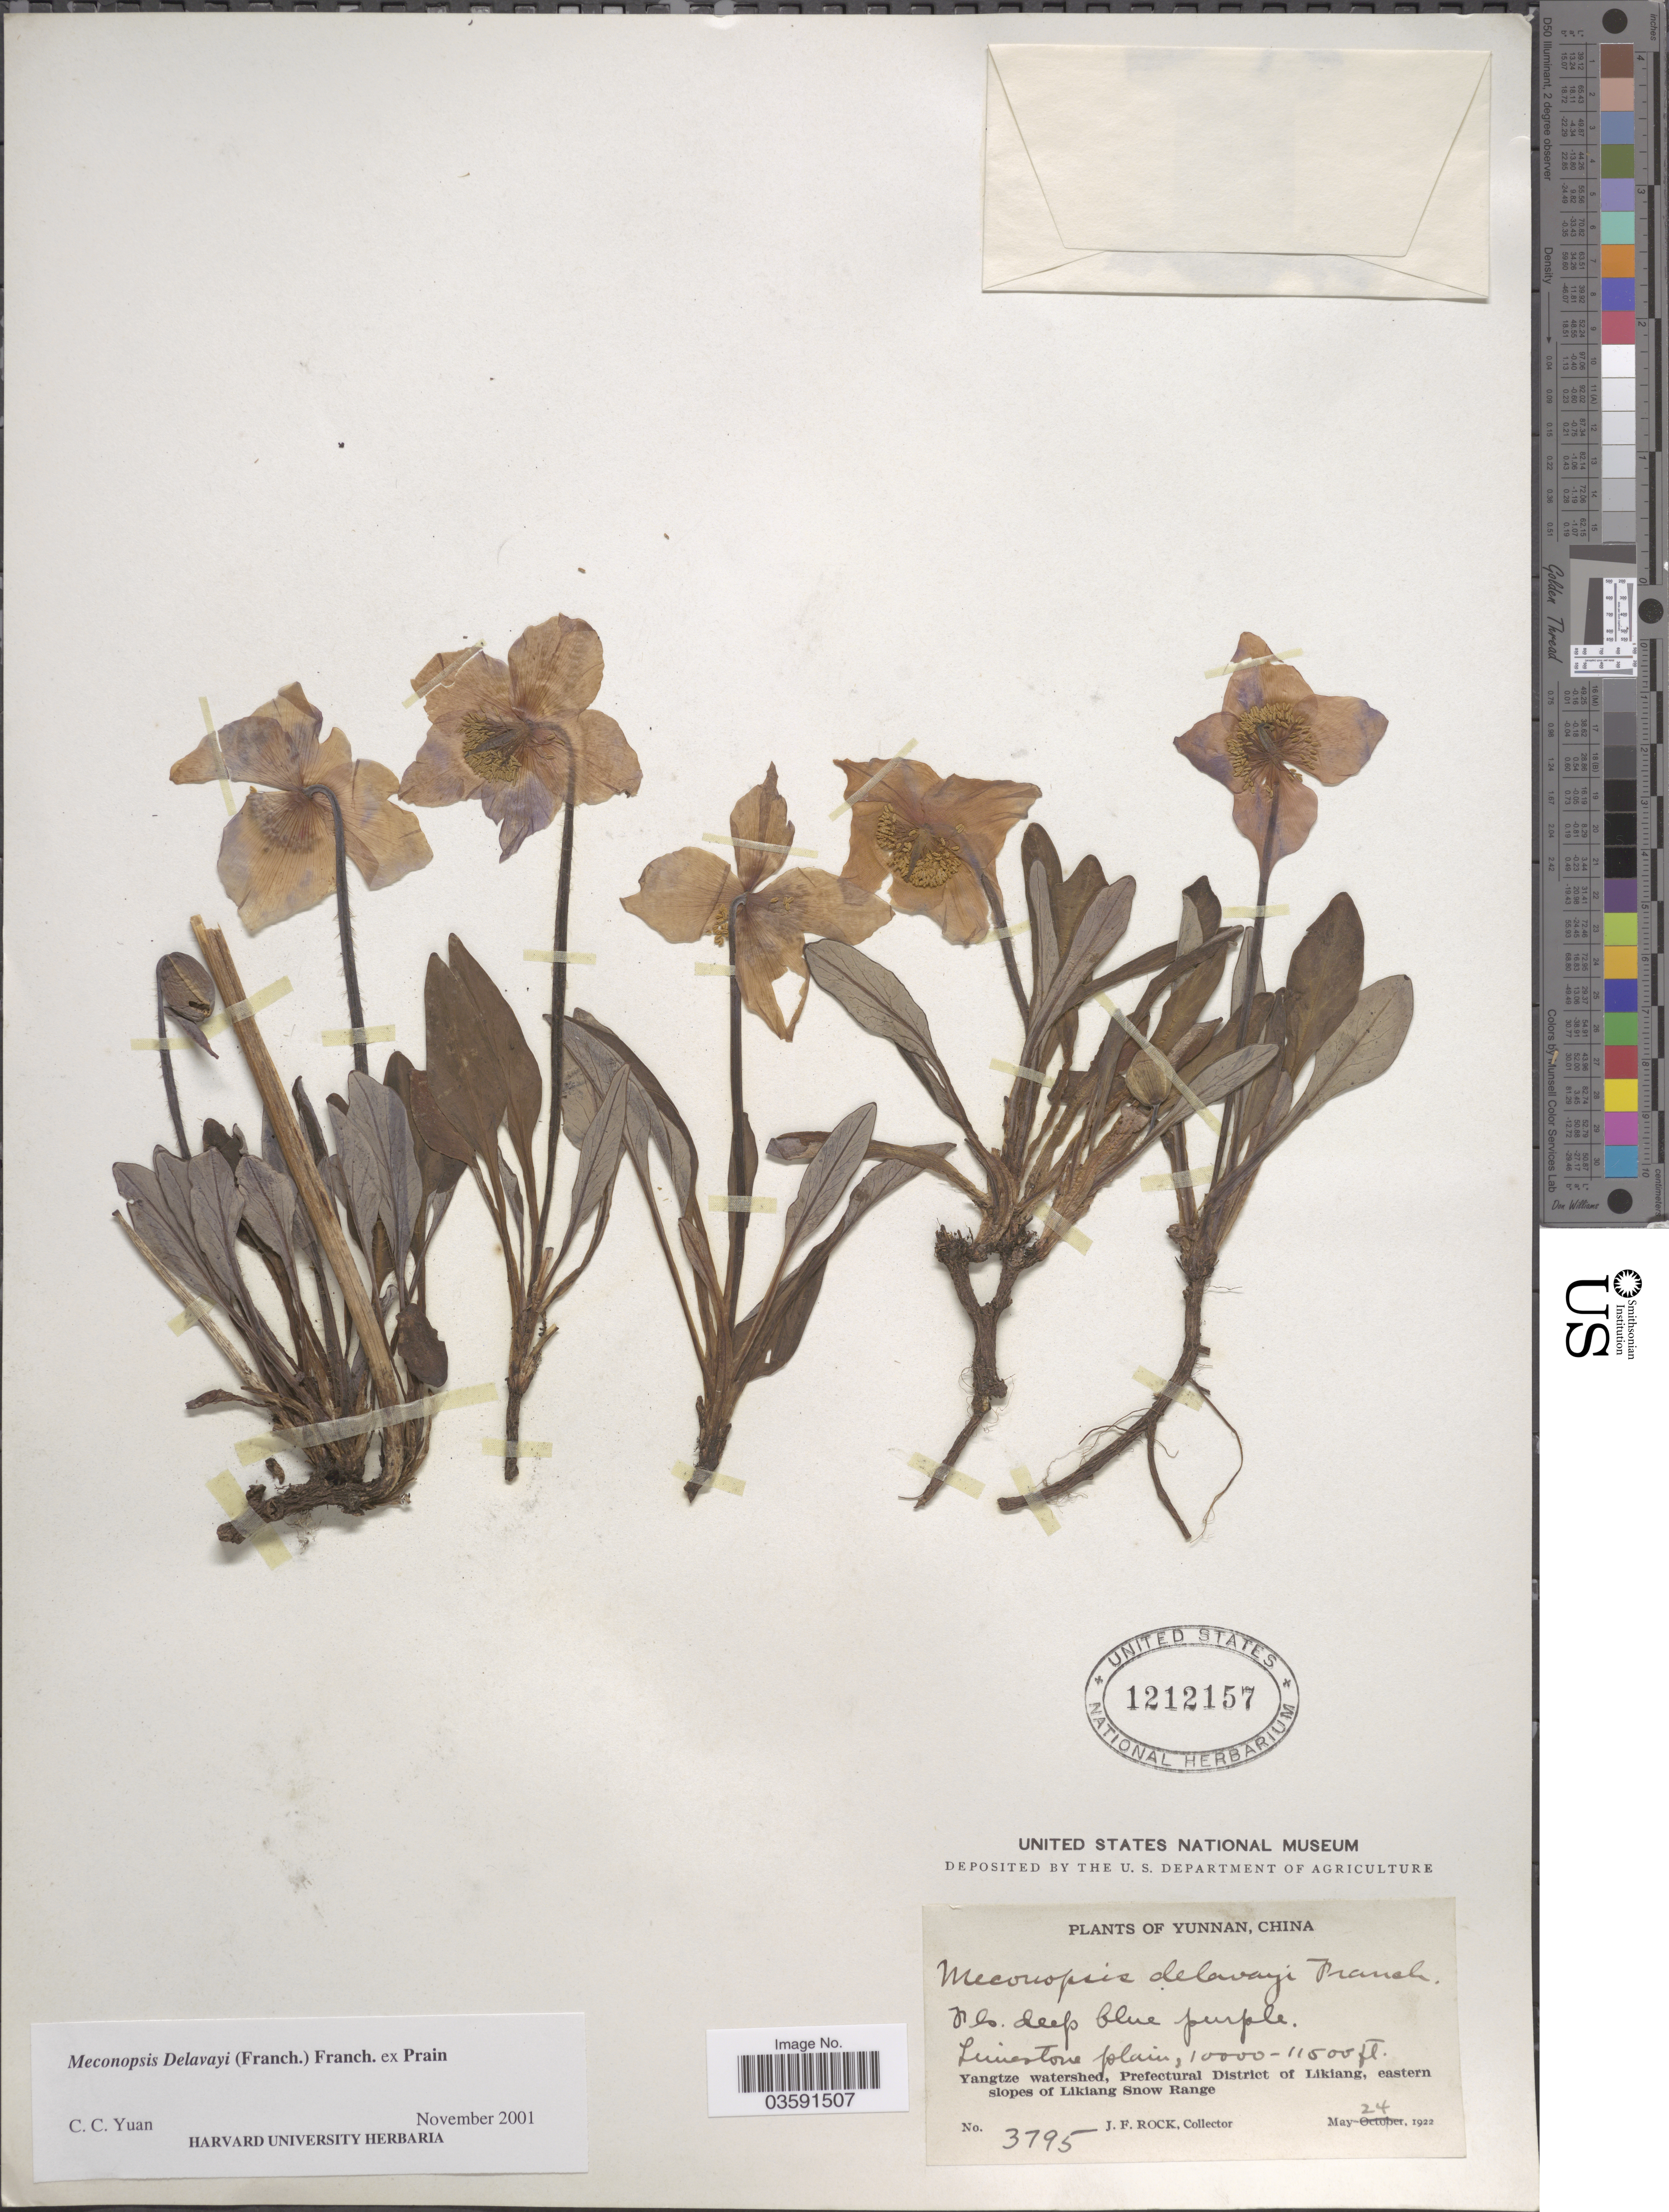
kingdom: Plantae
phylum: Tracheophyta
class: Magnoliopsida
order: Ranunculales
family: Papaveraceae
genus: Meconopsis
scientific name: Meconopsis delavayi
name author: (Franch.) Franch. ex Prain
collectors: J. Rock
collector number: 3795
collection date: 1922-05-24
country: China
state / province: Yunnan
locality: Limestone plains. Yangtze watershed, Prefectural District of Likiang, eastern slopes of Likiang Snow Range.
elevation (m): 3048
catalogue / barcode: US 1212157